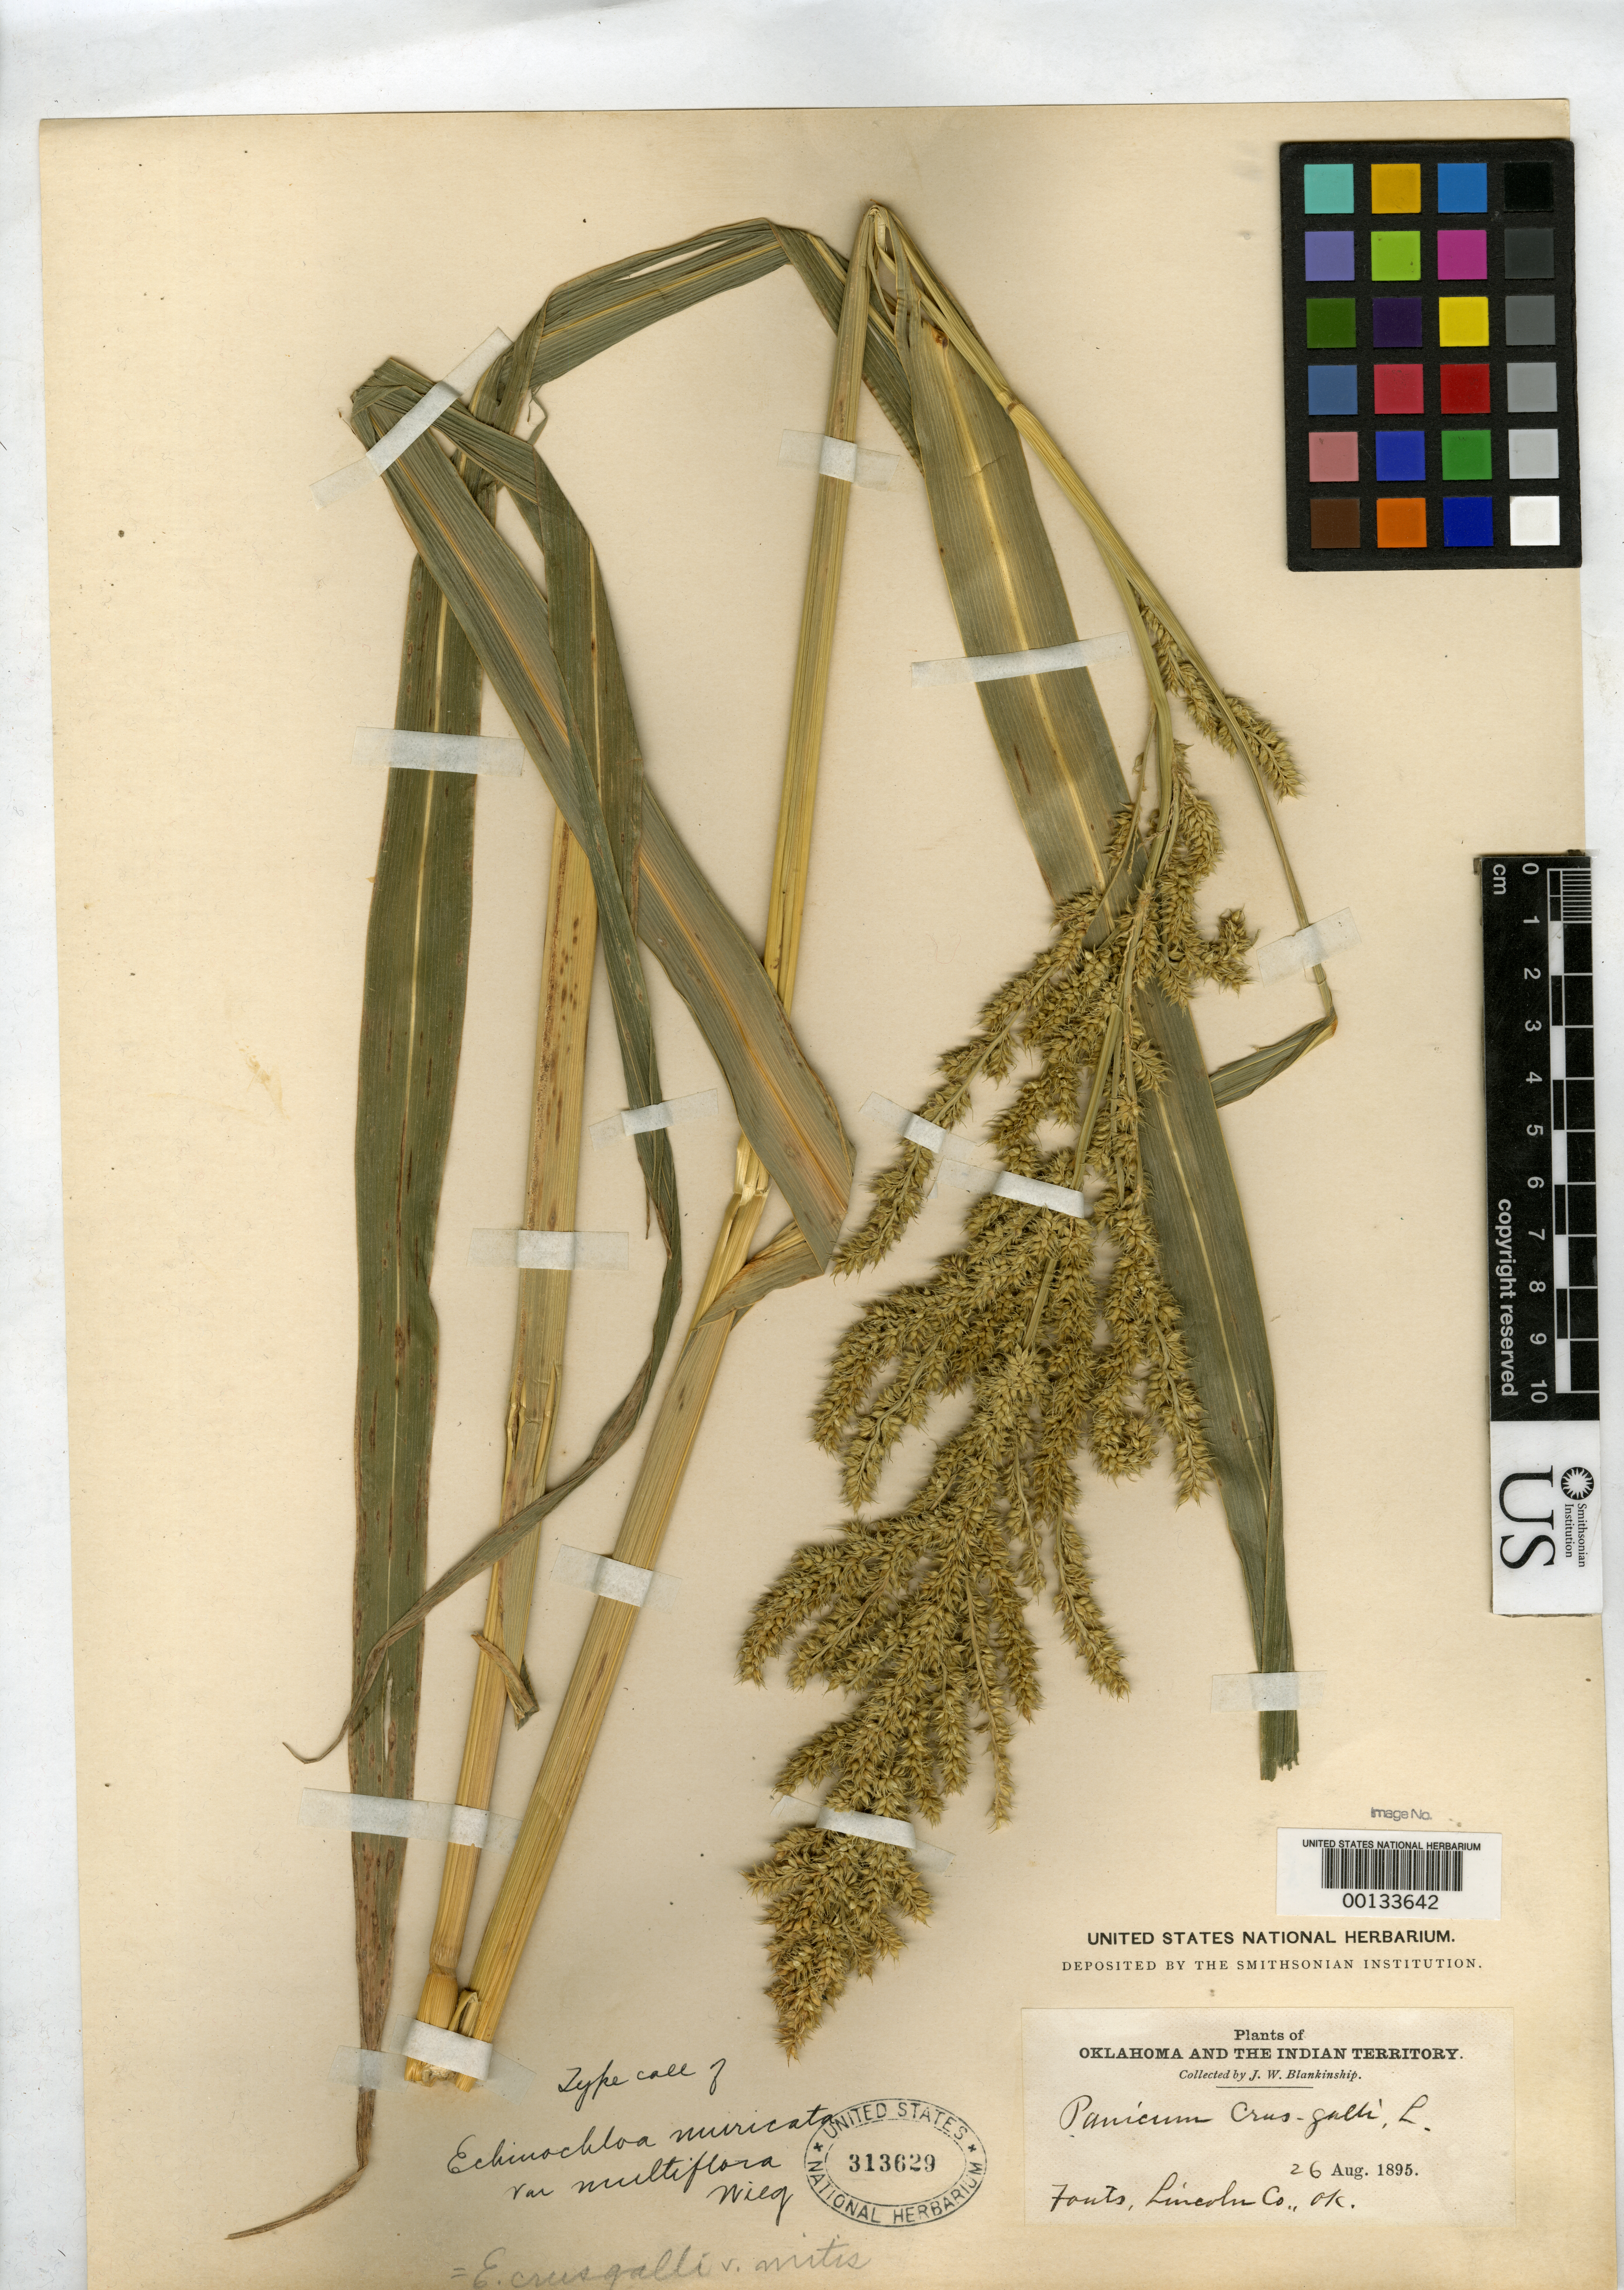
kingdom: Plantae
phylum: Tracheophyta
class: Liliopsida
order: Poales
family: Poaceae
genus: Echinochloa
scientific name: Echinochloa muricata var. multiflora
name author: Wiegand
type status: Isotype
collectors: J. W. Blankinship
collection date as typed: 26 Aug 1895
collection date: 1895-08-26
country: United States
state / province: Oklahoma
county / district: Lincoln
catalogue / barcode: US 313629